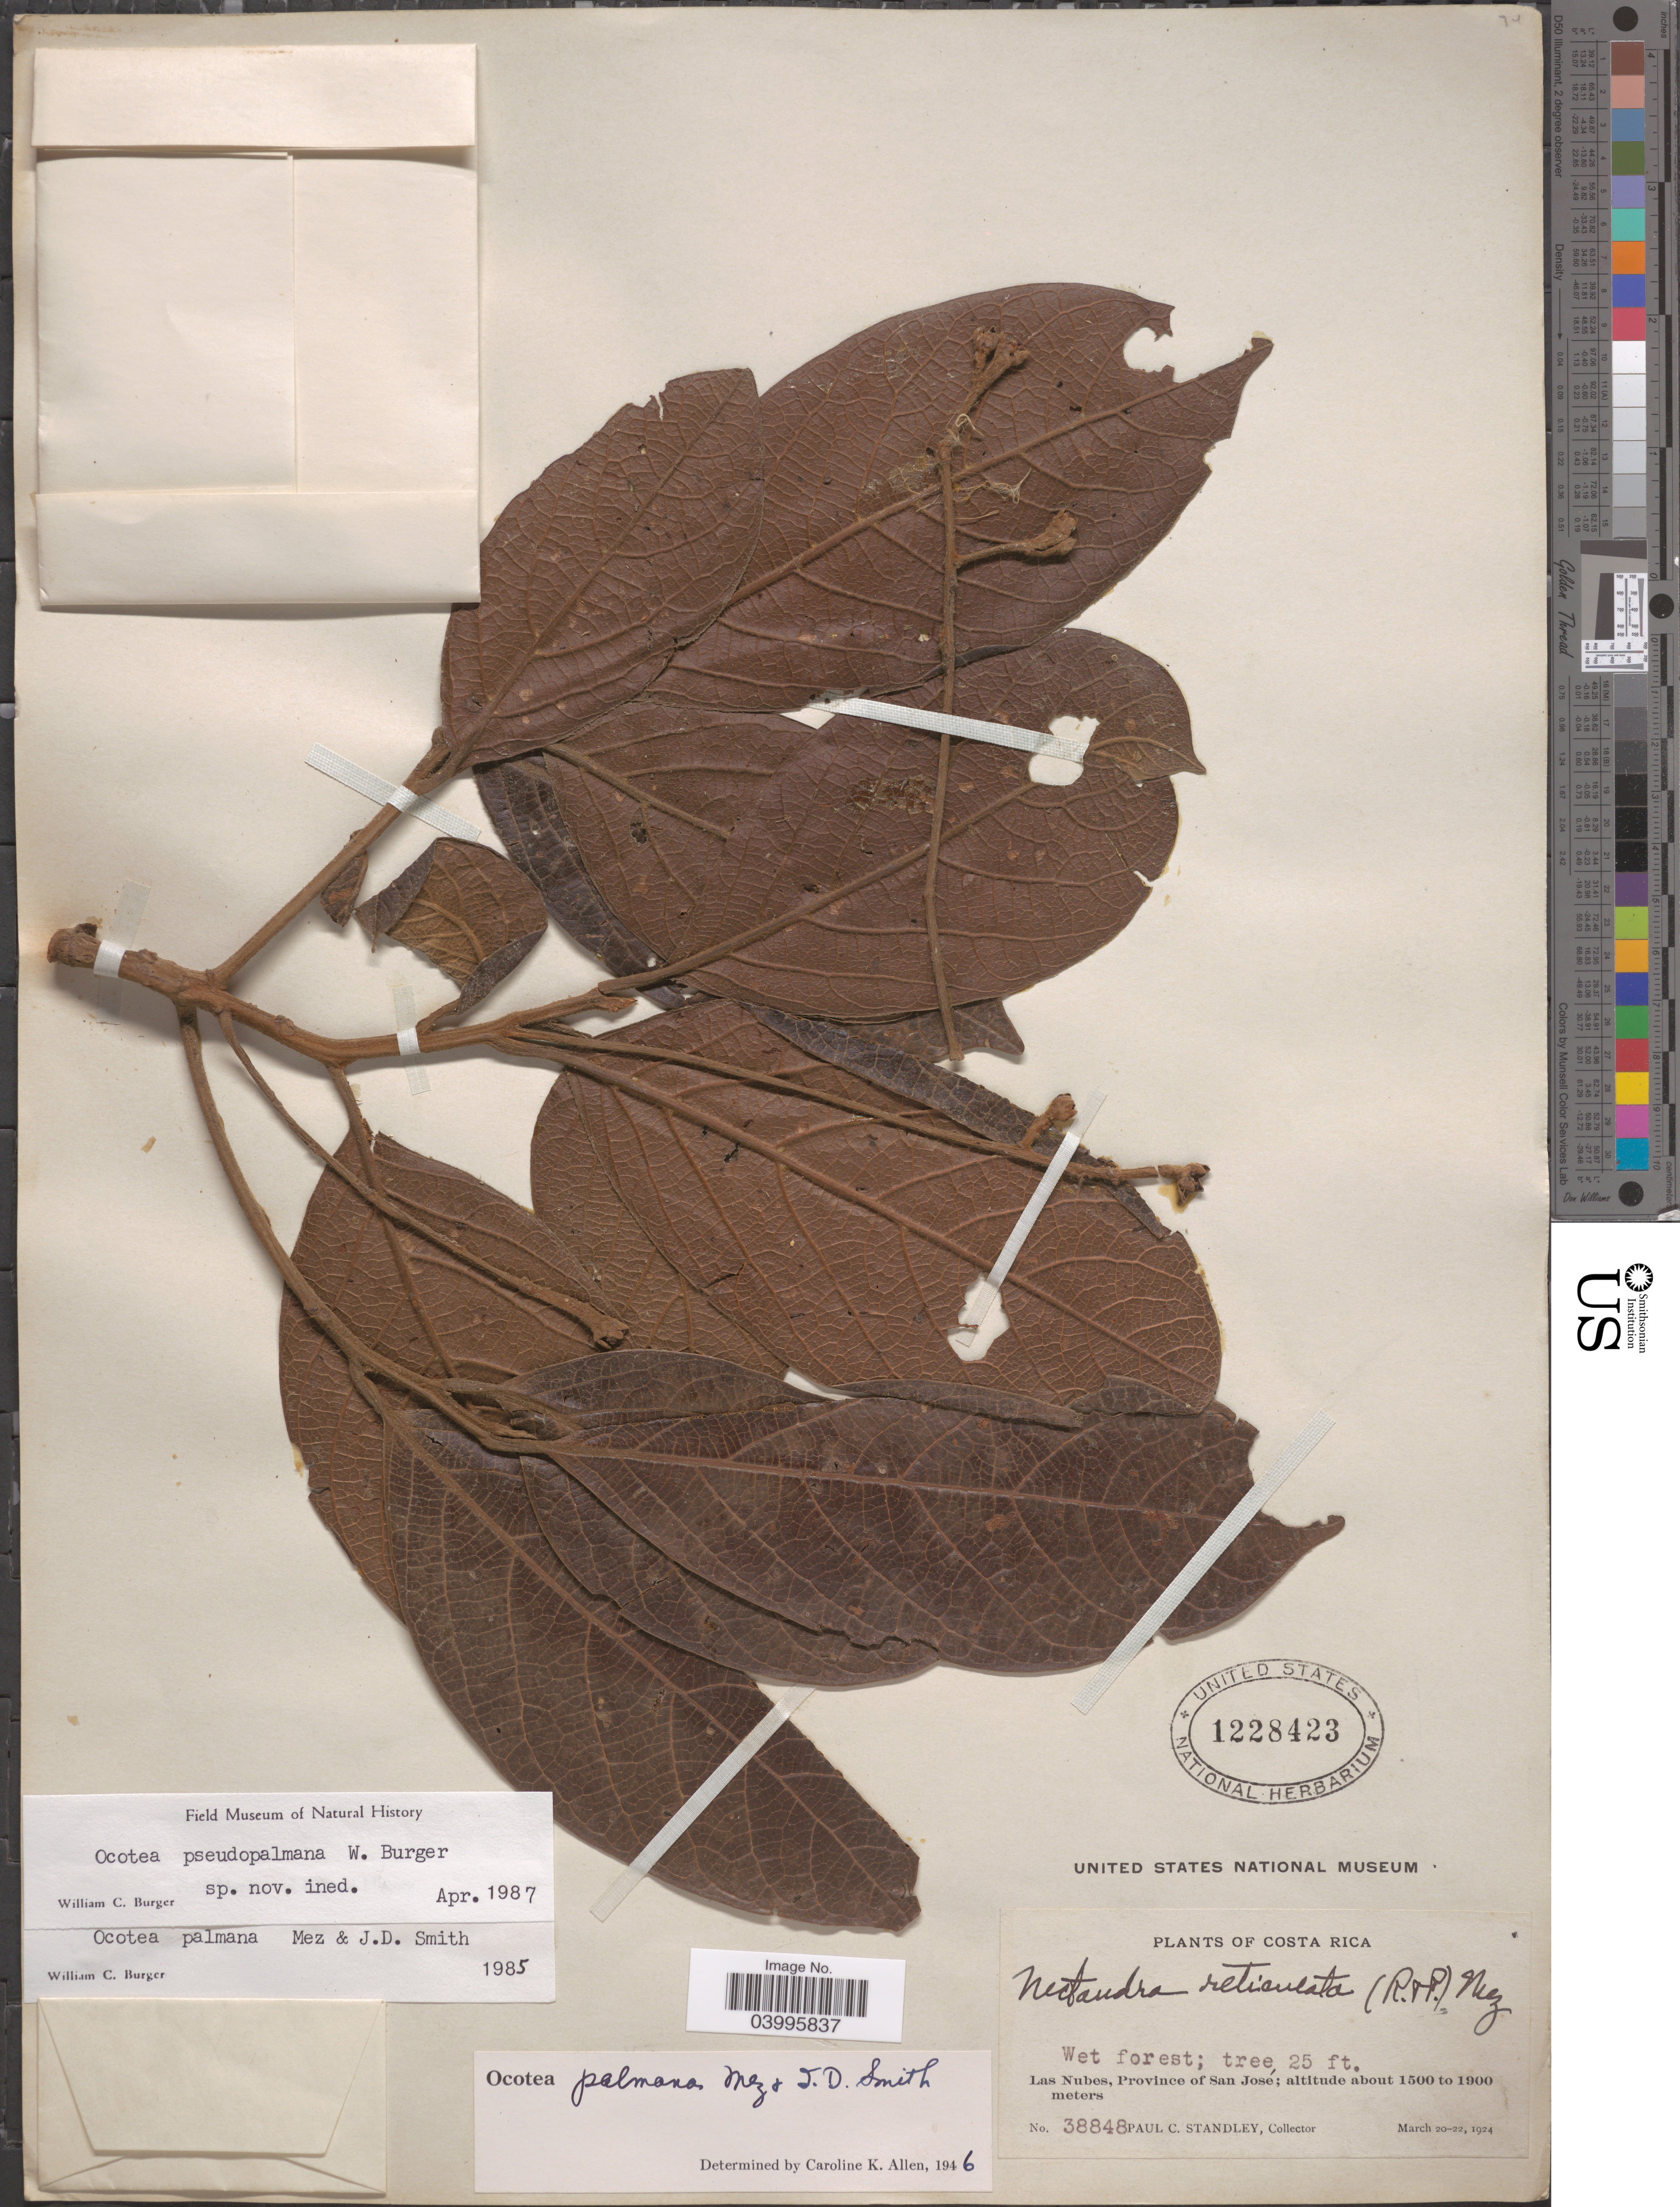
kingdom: Plantae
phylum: Tracheophyta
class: Magnoliopsida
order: Laurales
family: Lauraceae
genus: Ocotea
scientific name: Ocotea pseudopalmana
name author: W.C. Burger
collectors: P. C. Standley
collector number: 38848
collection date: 1924-03-20/1924-03-22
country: Costa Rica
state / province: San José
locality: Las Nubes.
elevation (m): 1500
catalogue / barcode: US 1228423